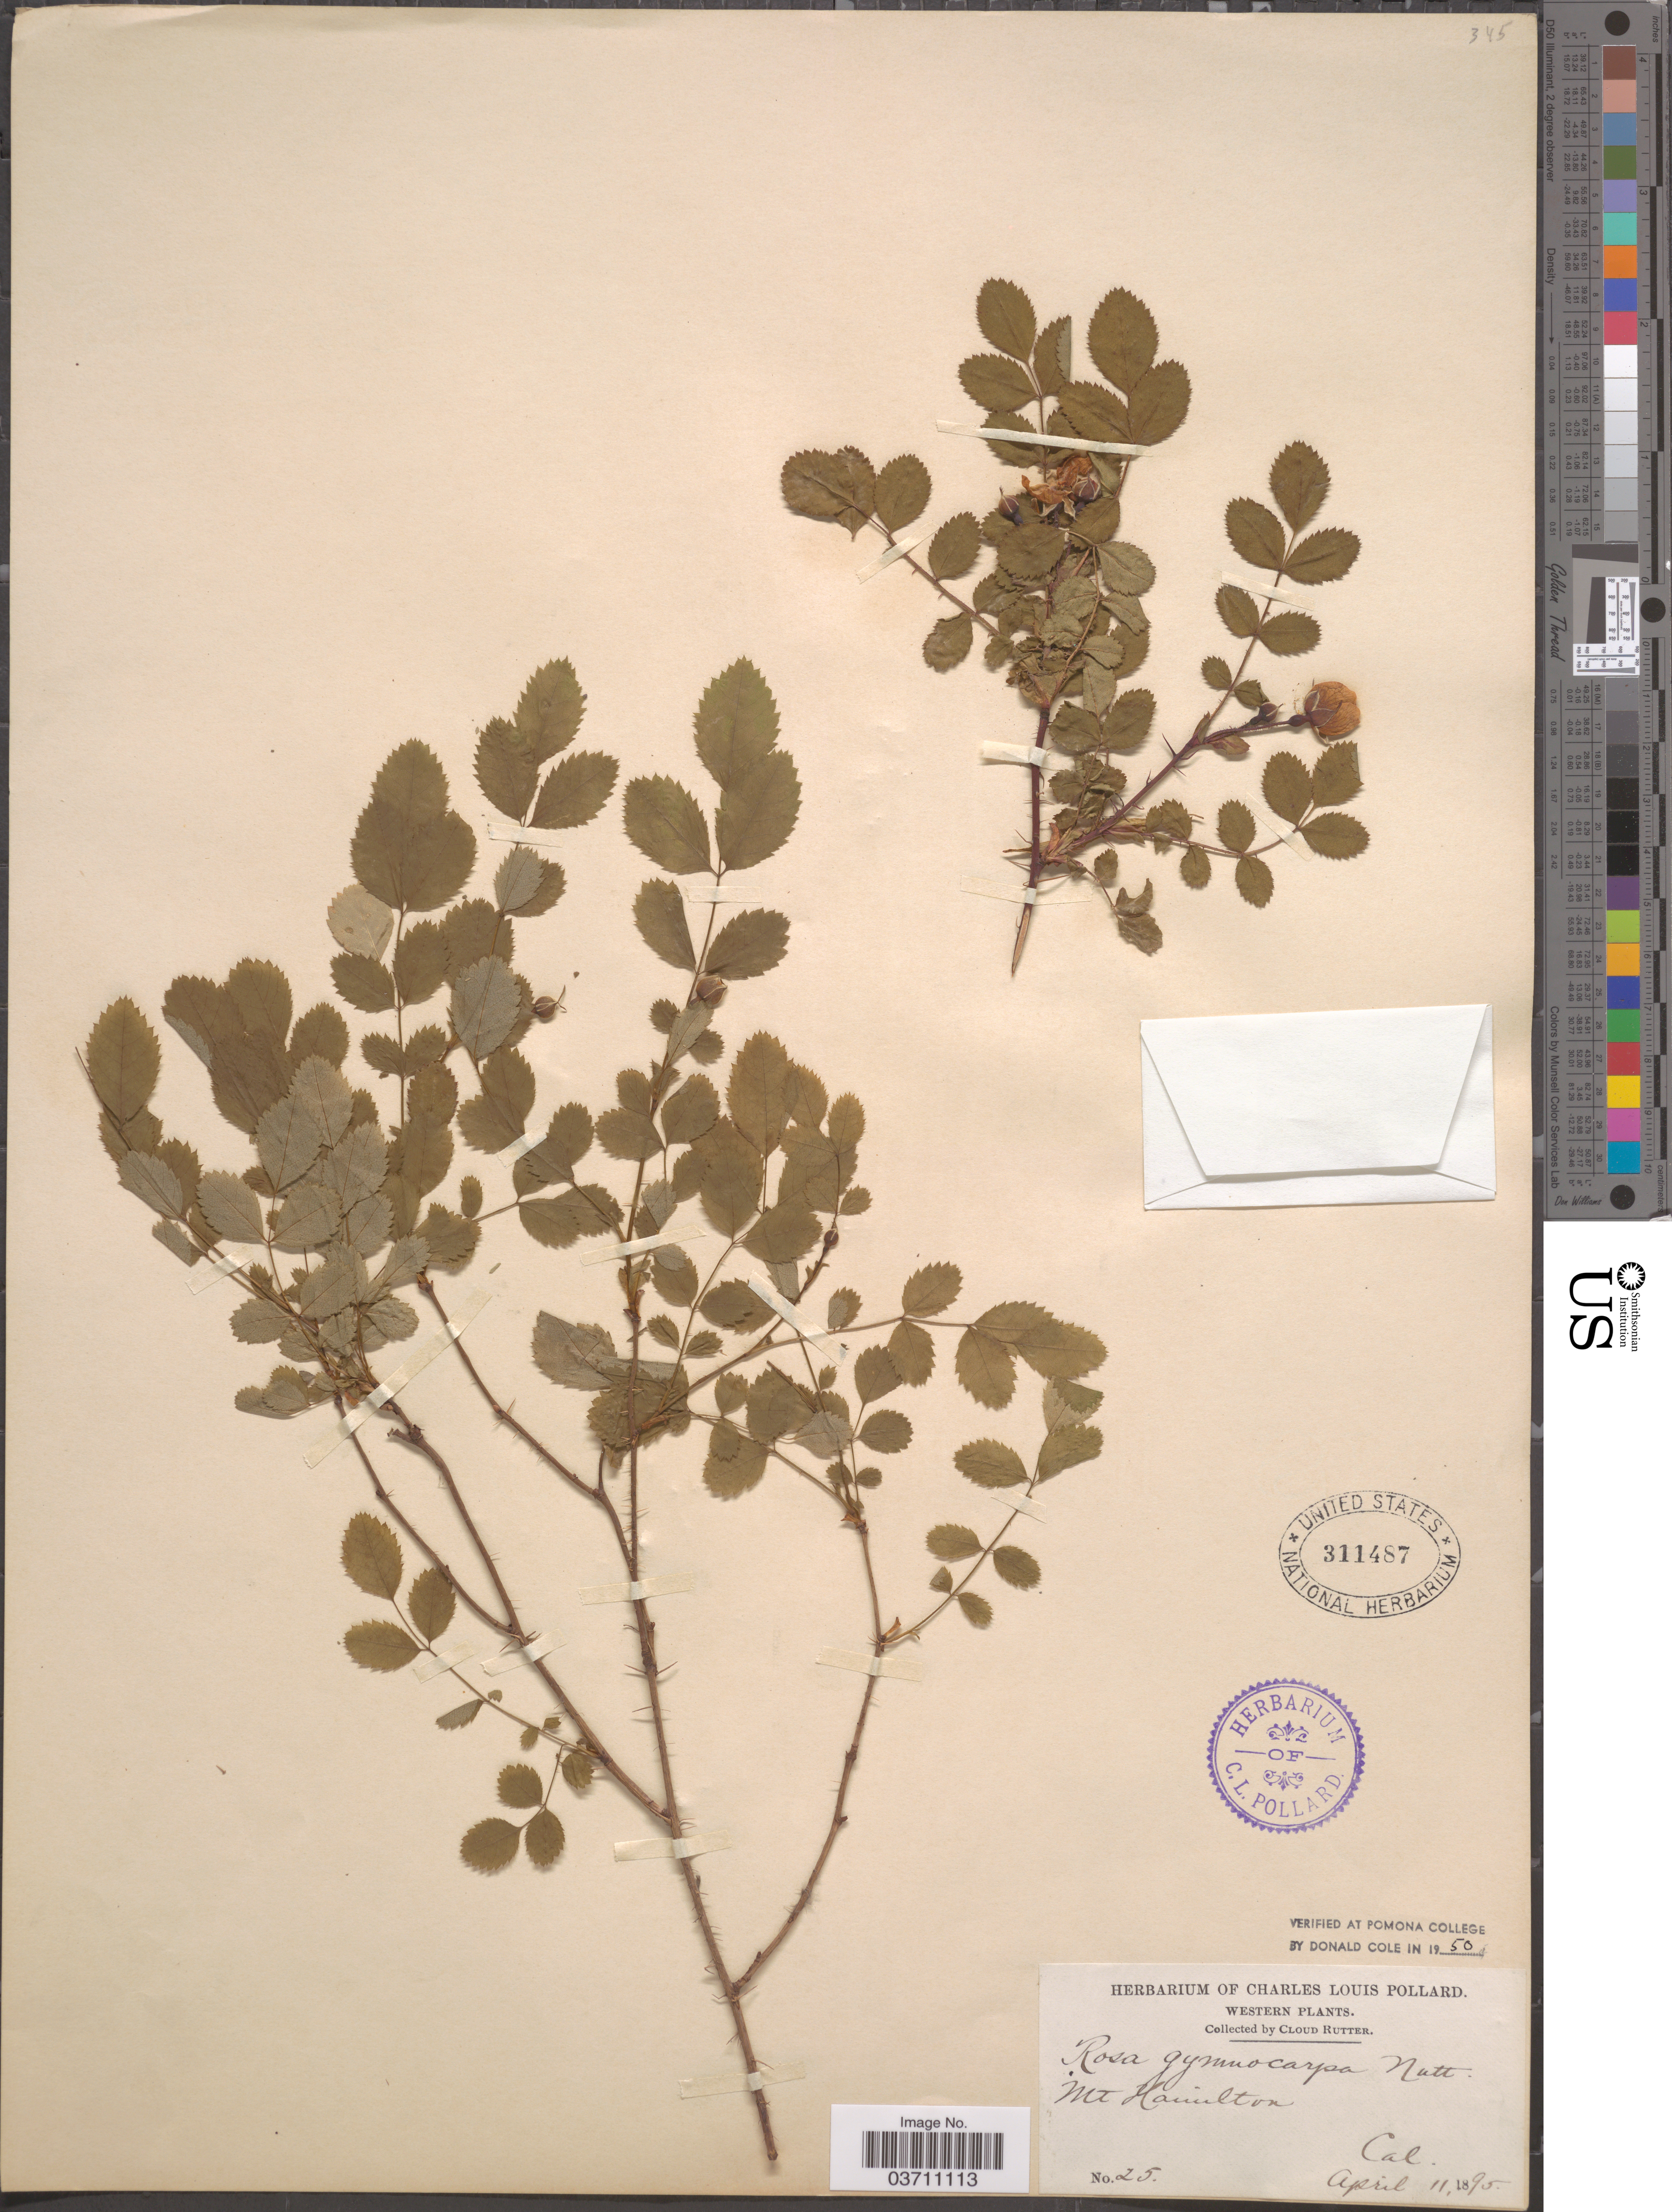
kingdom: Plantae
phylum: Tracheophyta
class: Magnoliopsida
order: Rosales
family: Rosaceae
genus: Rosa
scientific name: Rosa gymnocarpa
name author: Nutt.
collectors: C. Rutter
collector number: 25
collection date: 1895-04-11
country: United States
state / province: California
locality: Western. Mt. Hamilton.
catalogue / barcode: US 311487